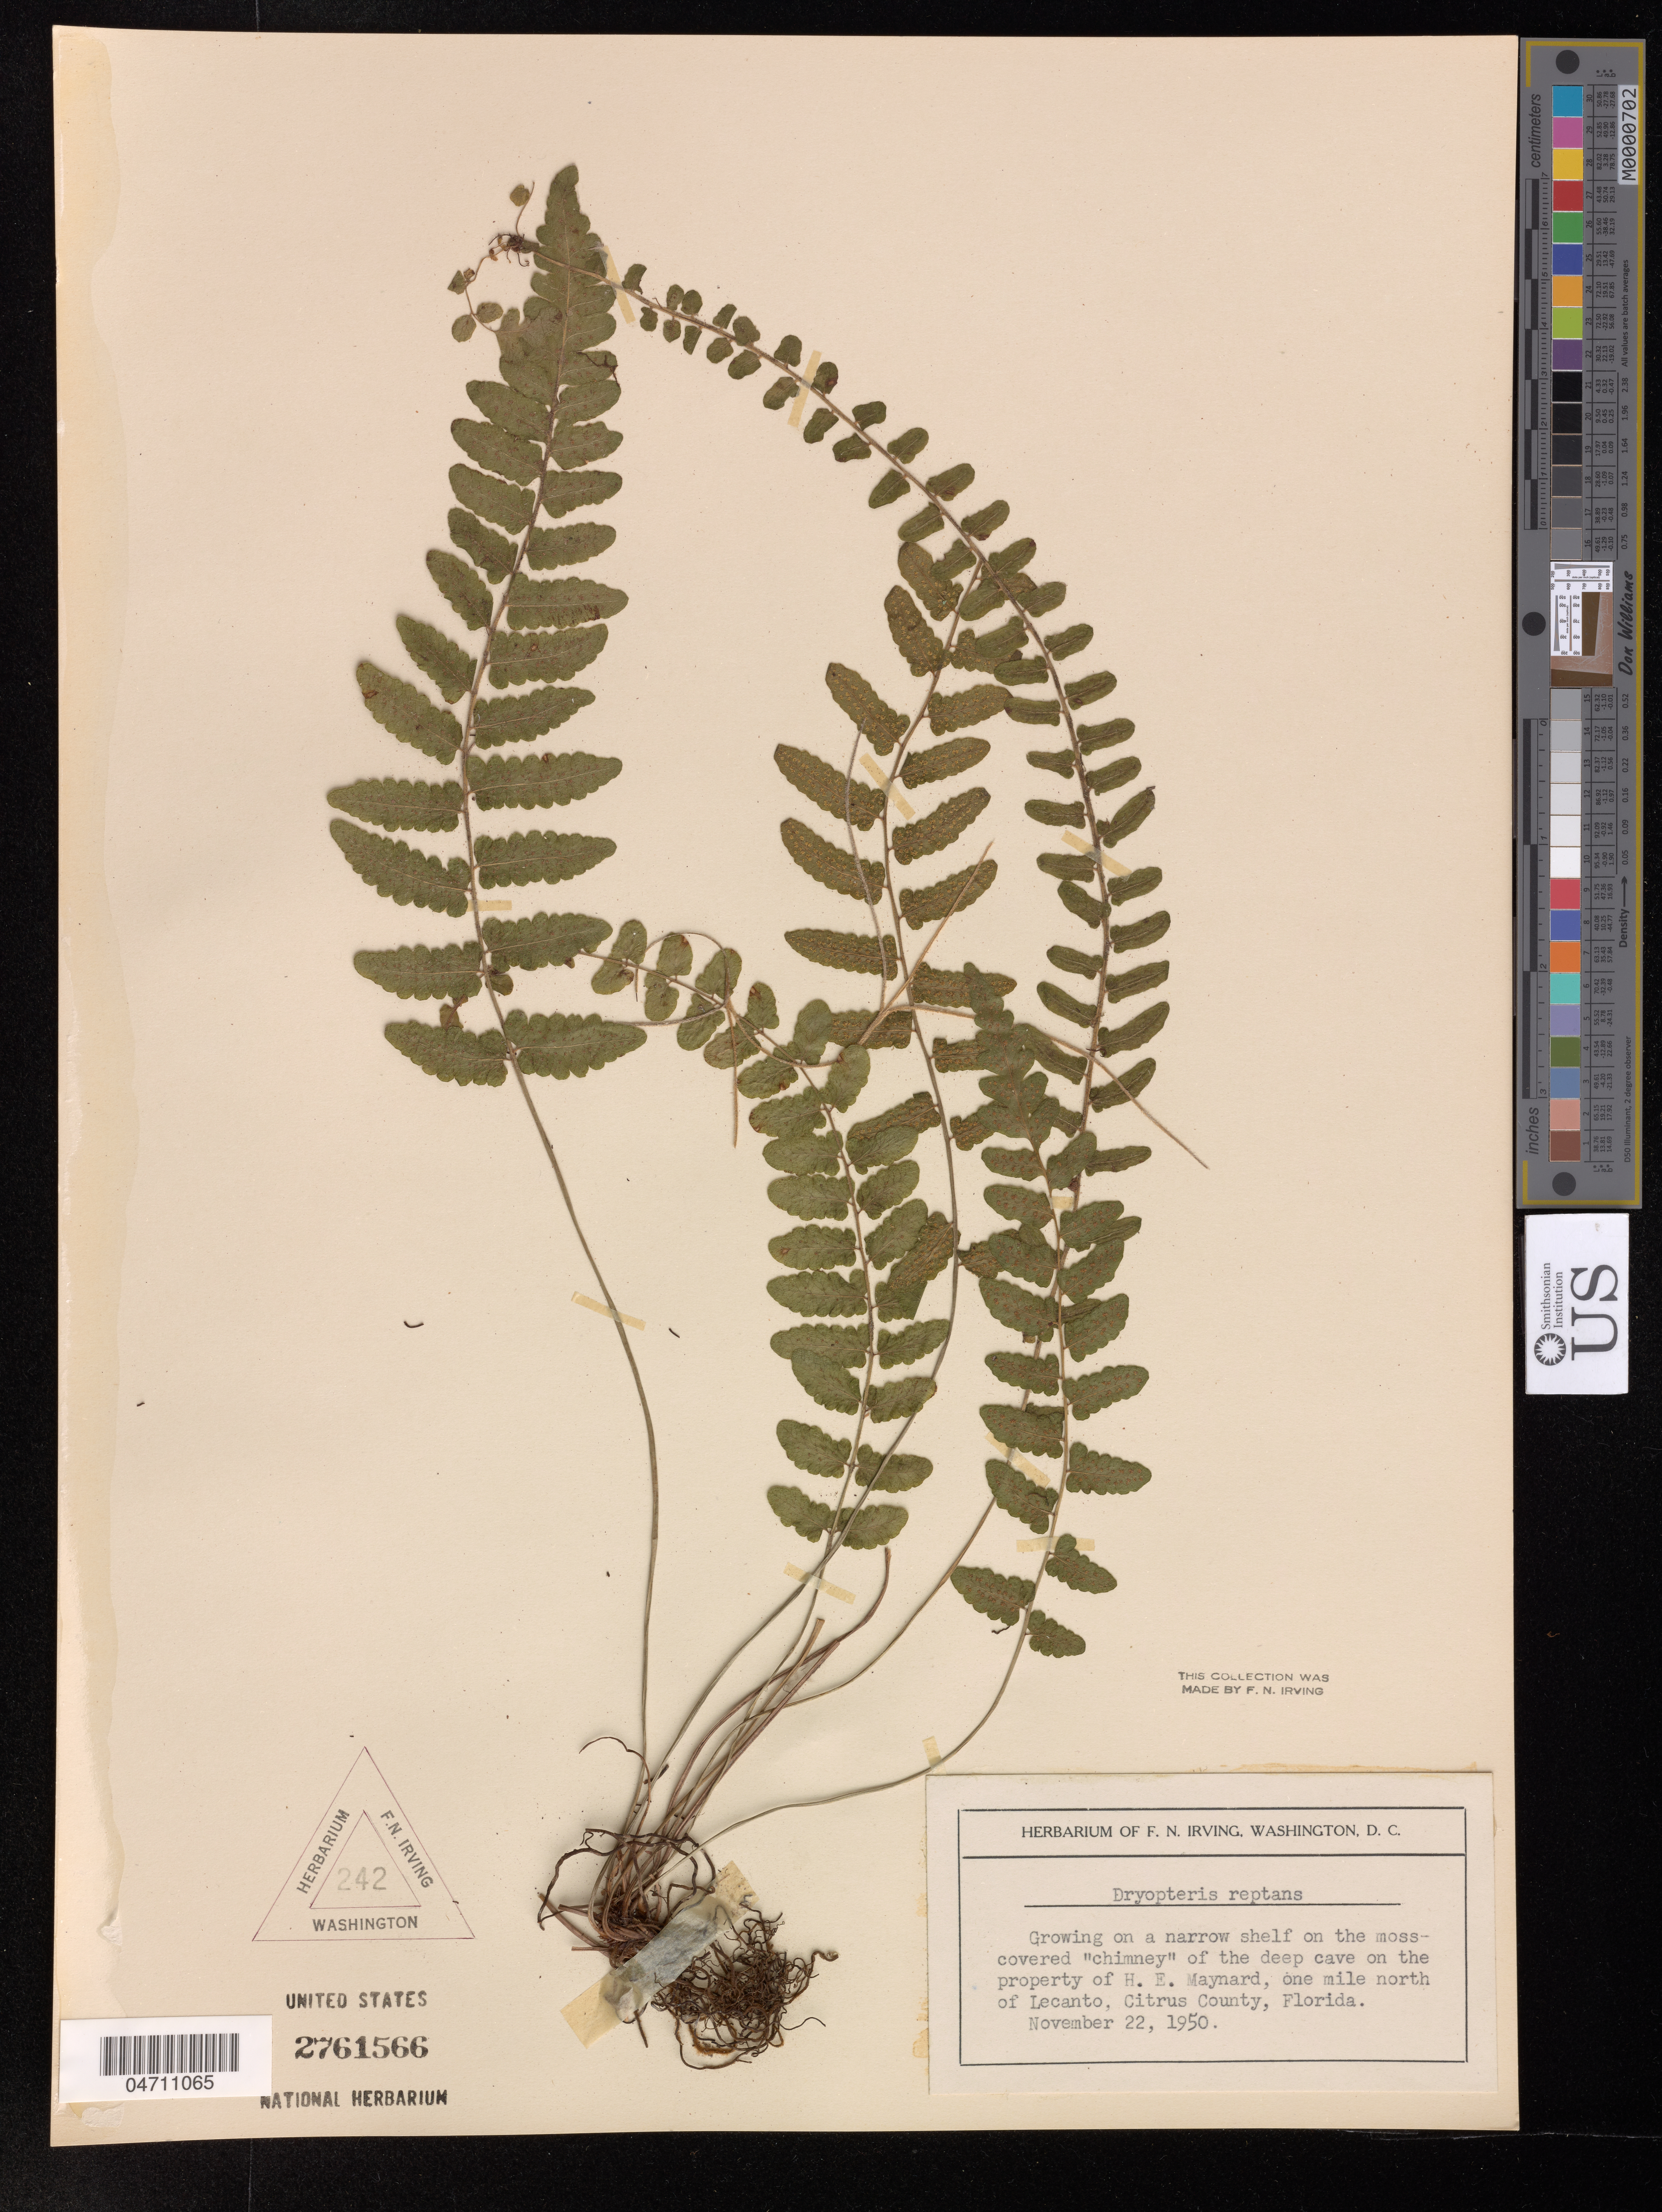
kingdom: Plantae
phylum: Tracheophyta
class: Polypodiopsida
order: Polypodiales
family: Dryopteridaceae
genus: Dryopteris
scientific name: Dryopteris reptans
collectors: ex herb. F.N. Irving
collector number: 242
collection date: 1950-11-22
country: United States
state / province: Florida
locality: One mile north of Lecanto, Citrus County.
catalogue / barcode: US 2761566